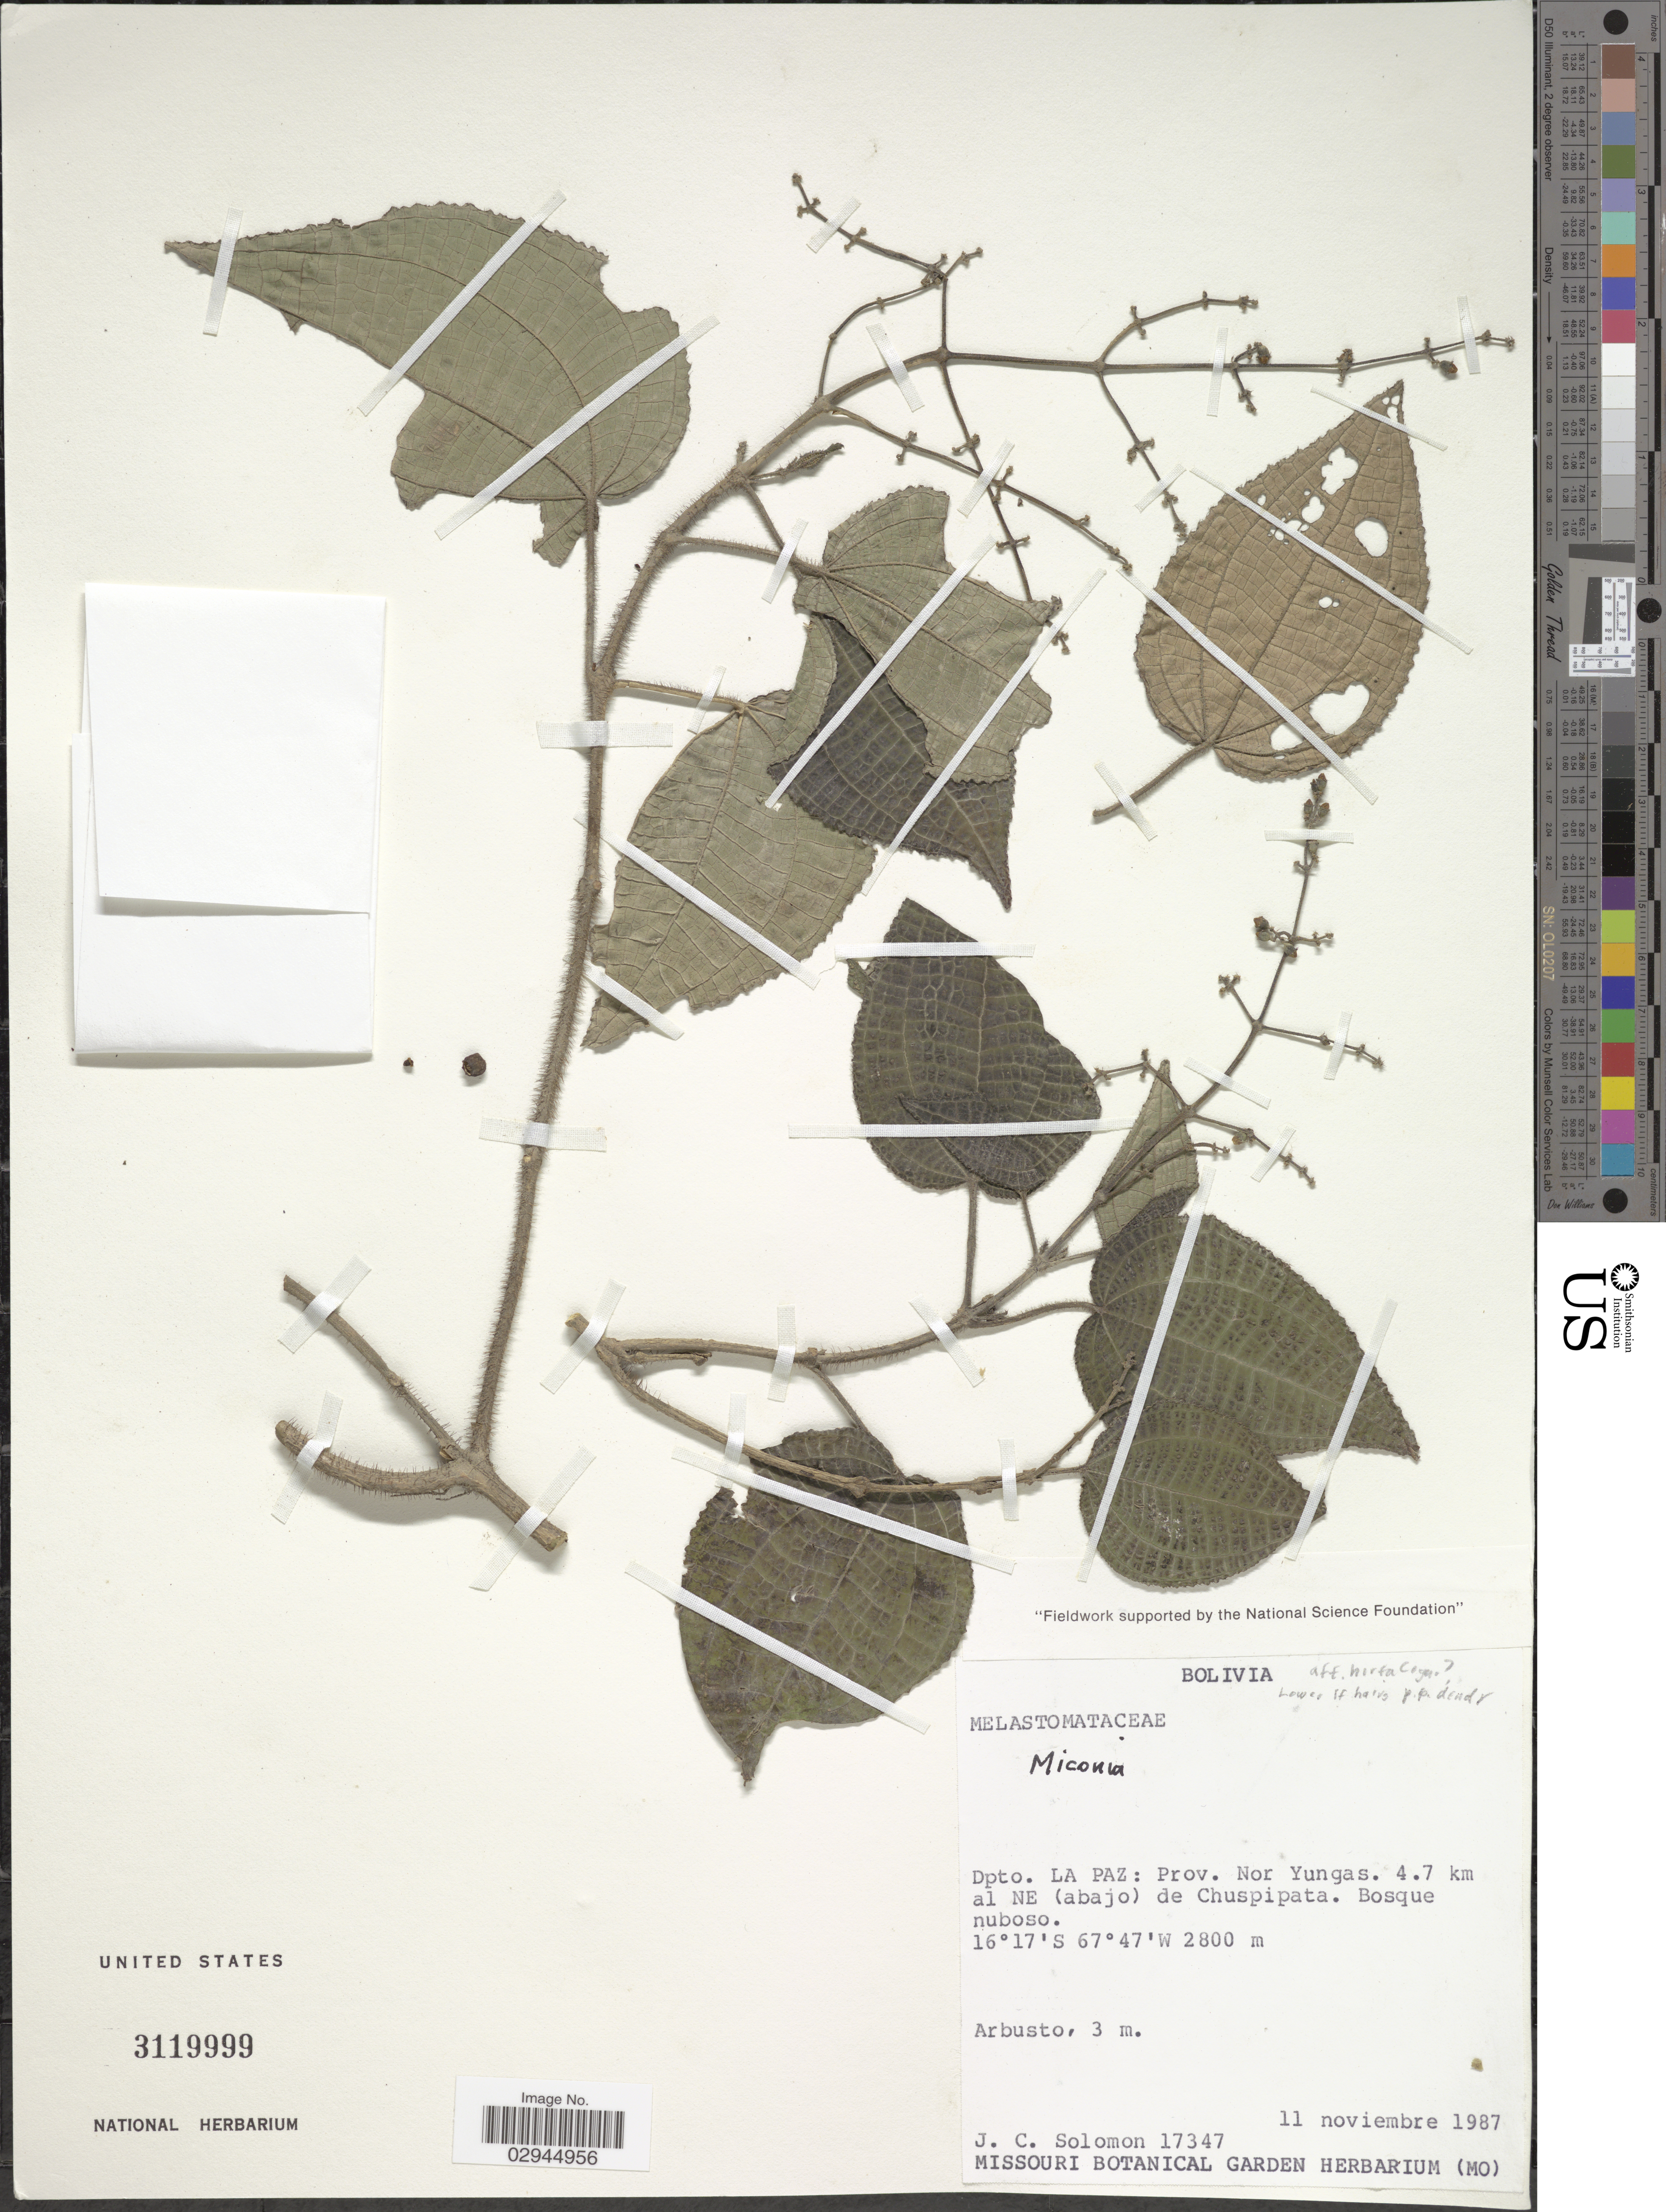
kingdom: Plantae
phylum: Tracheophyta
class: Magnoliopsida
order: Myrtales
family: Melastomataceae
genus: Miconia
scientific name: Miconia sp.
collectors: J. C. Solomon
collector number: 17347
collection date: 1987-11-11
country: Bolivia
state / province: La Paz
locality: Dpto. La Paz: Prov. Nor Yungas. 4.7 km al NE (abajo) de Chuspipata.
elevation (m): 2800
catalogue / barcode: US 3119999